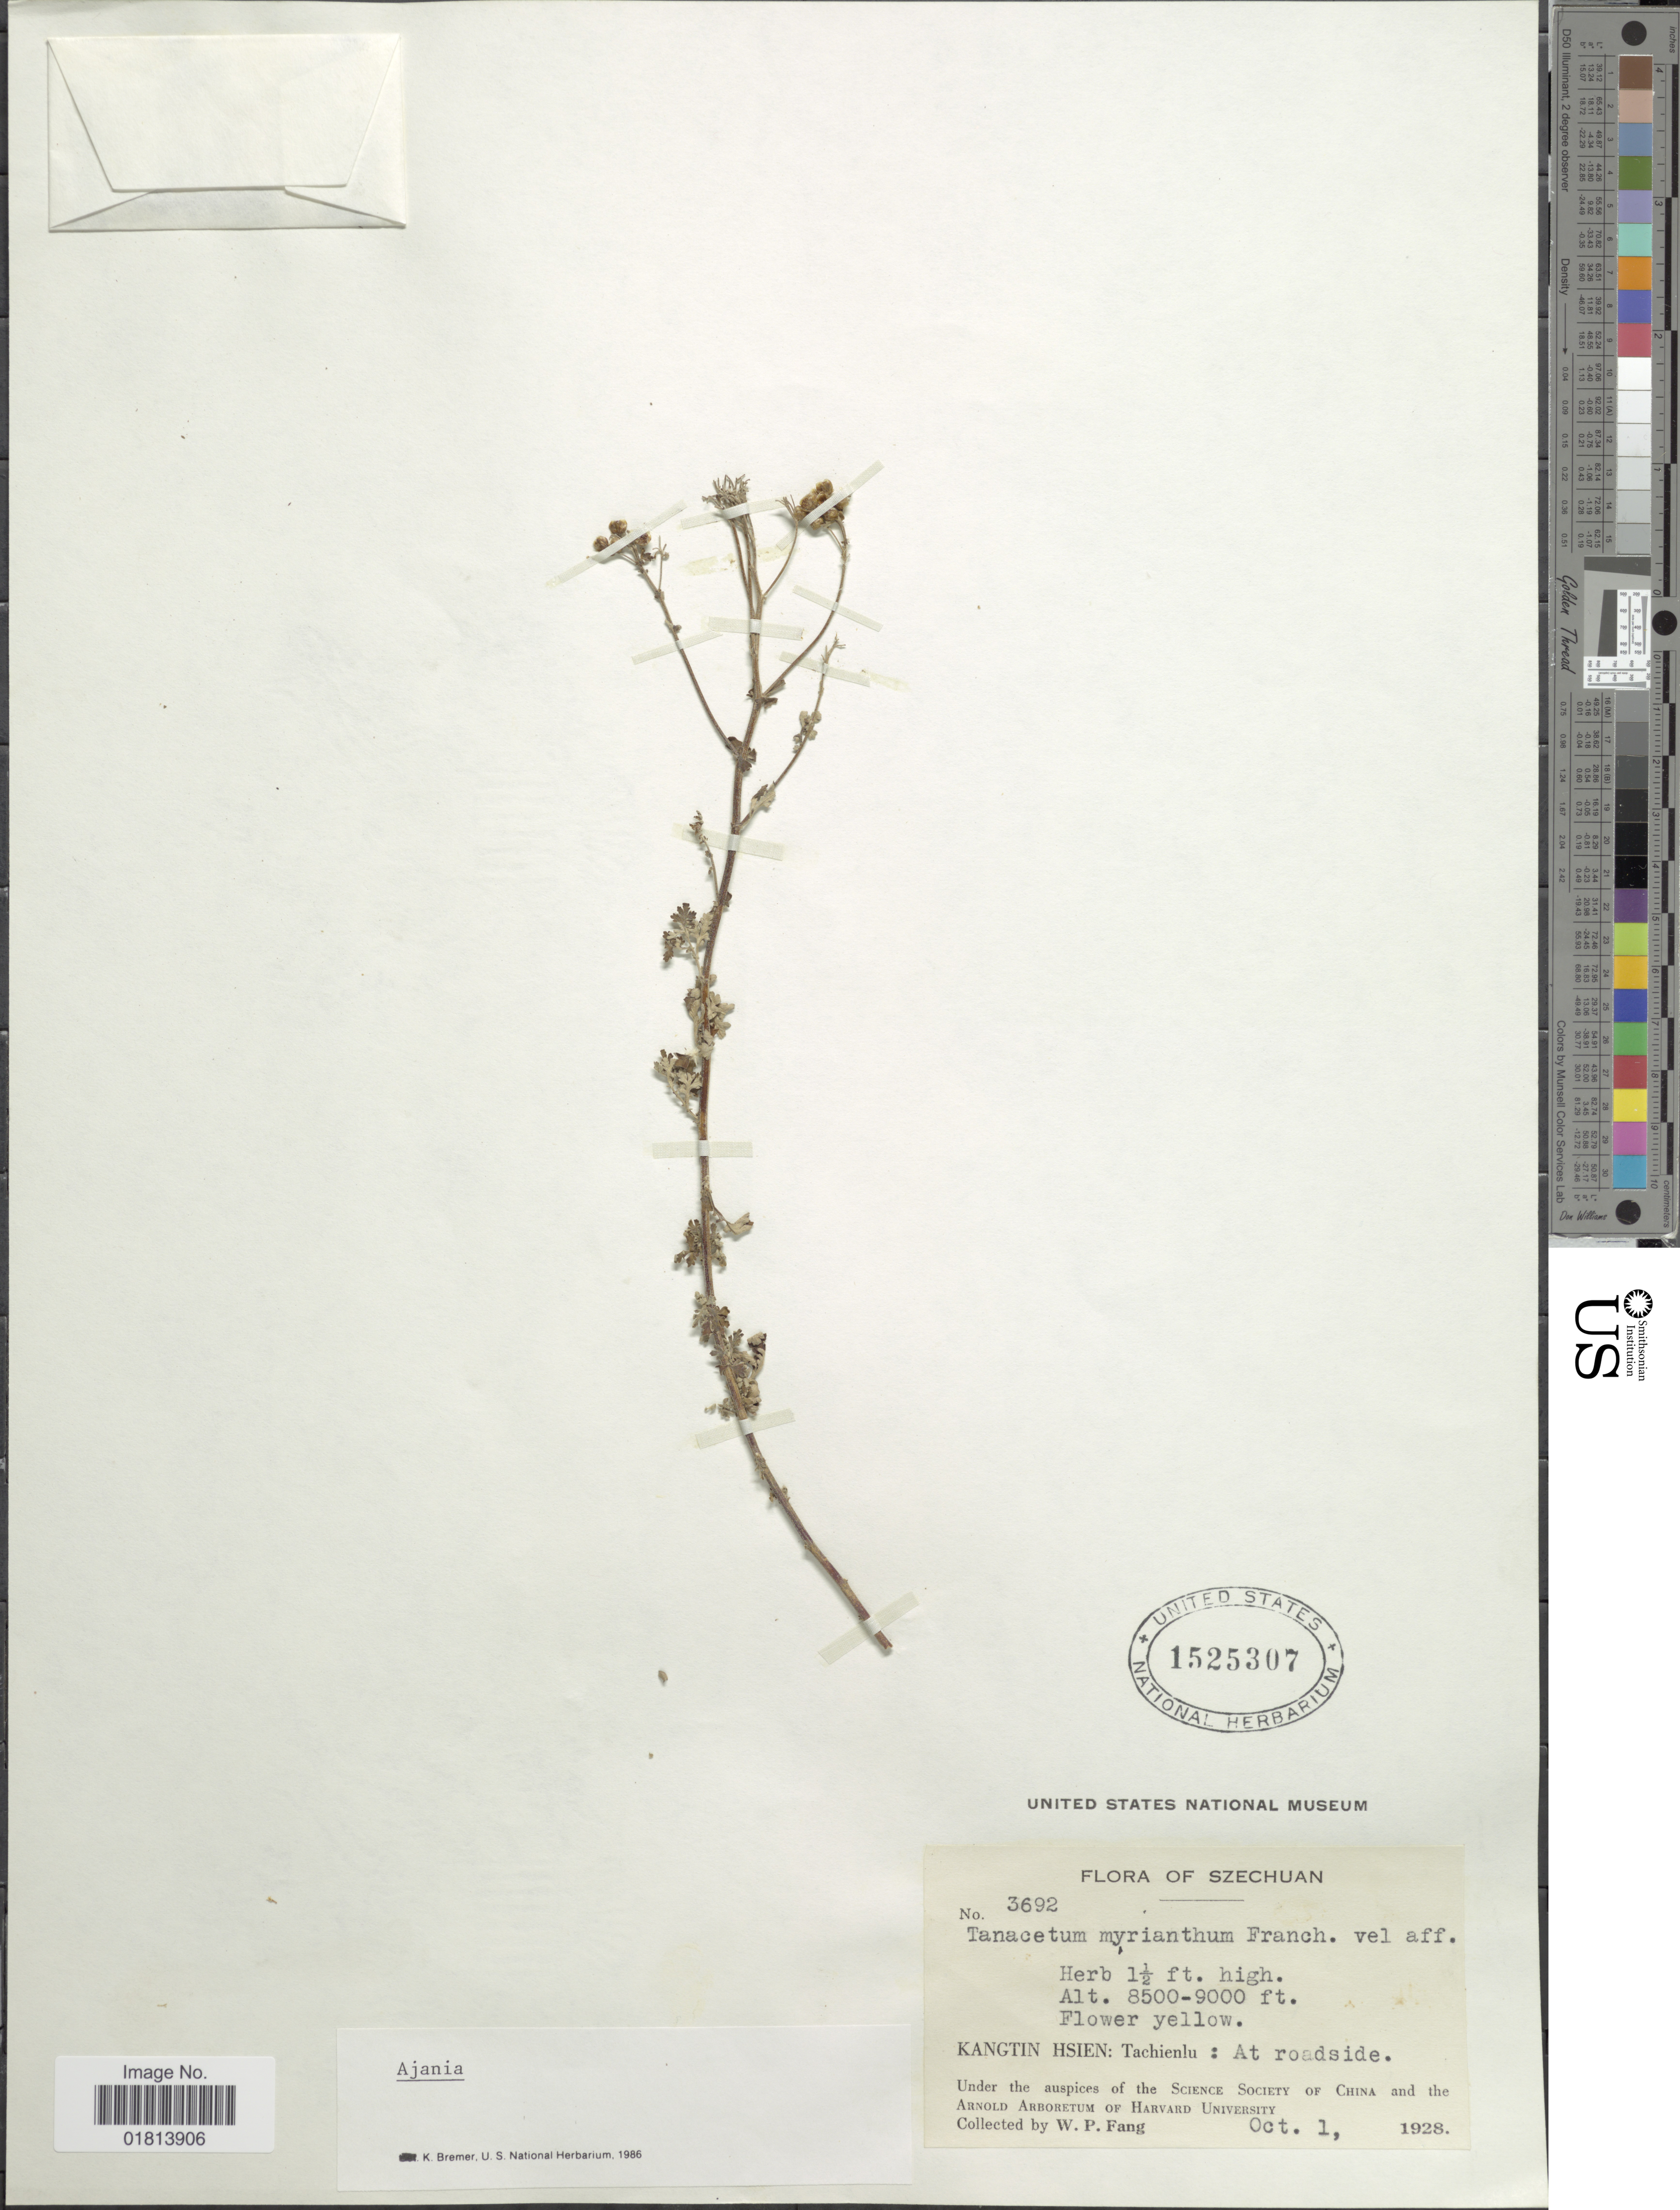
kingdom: Plantae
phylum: Tracheophyta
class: Magnoliopsida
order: Asterales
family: Asteraceae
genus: Ajania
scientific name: Ajania myriantha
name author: (Franch.) Ling ex C. Shih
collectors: W. P. Fang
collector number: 3692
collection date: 1928-10-01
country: China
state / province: Sichuan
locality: Kangtin Hsien: Tachienlu, at roadside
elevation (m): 2591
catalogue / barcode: US 1525307